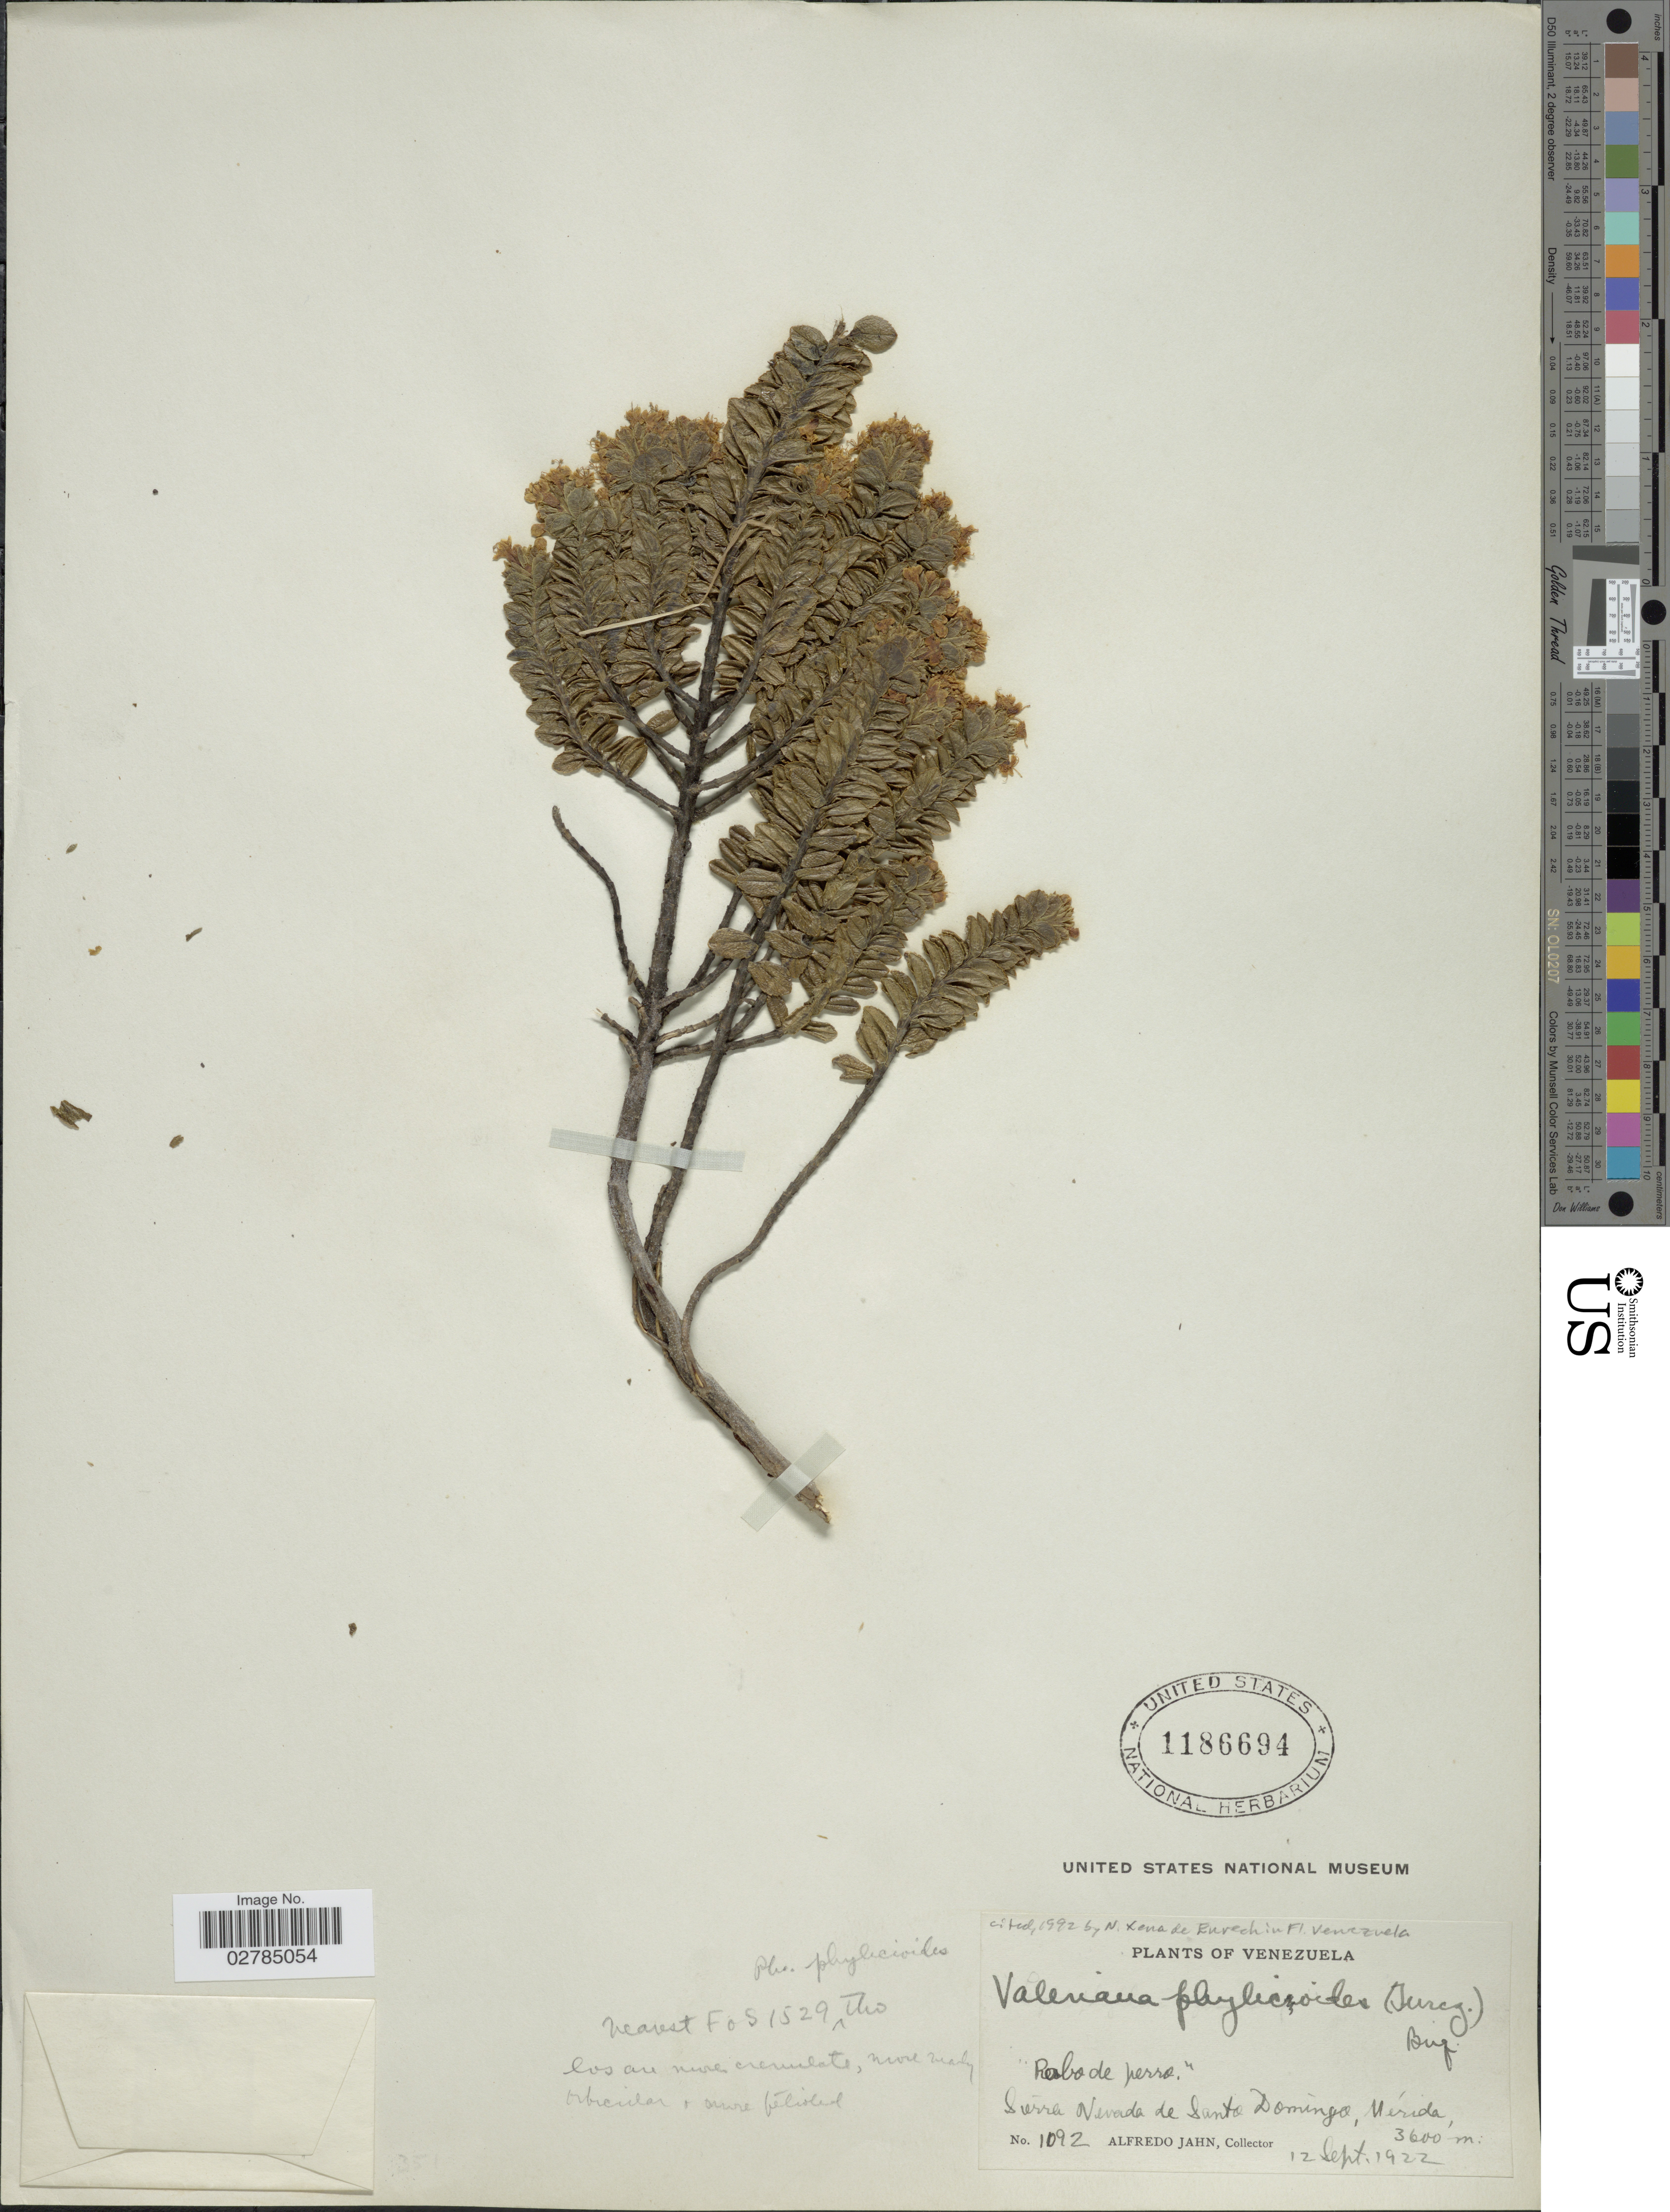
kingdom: Plantae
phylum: Tracheophyta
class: Magnoliopsida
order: Dipsacales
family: Caprifoliaceae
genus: Valeriana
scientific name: Valeriana phylicoides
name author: (Turcz.) Briq.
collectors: A. Jahn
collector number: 1092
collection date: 1922-09-12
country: Venezuela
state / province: Mérida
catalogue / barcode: US 1186694